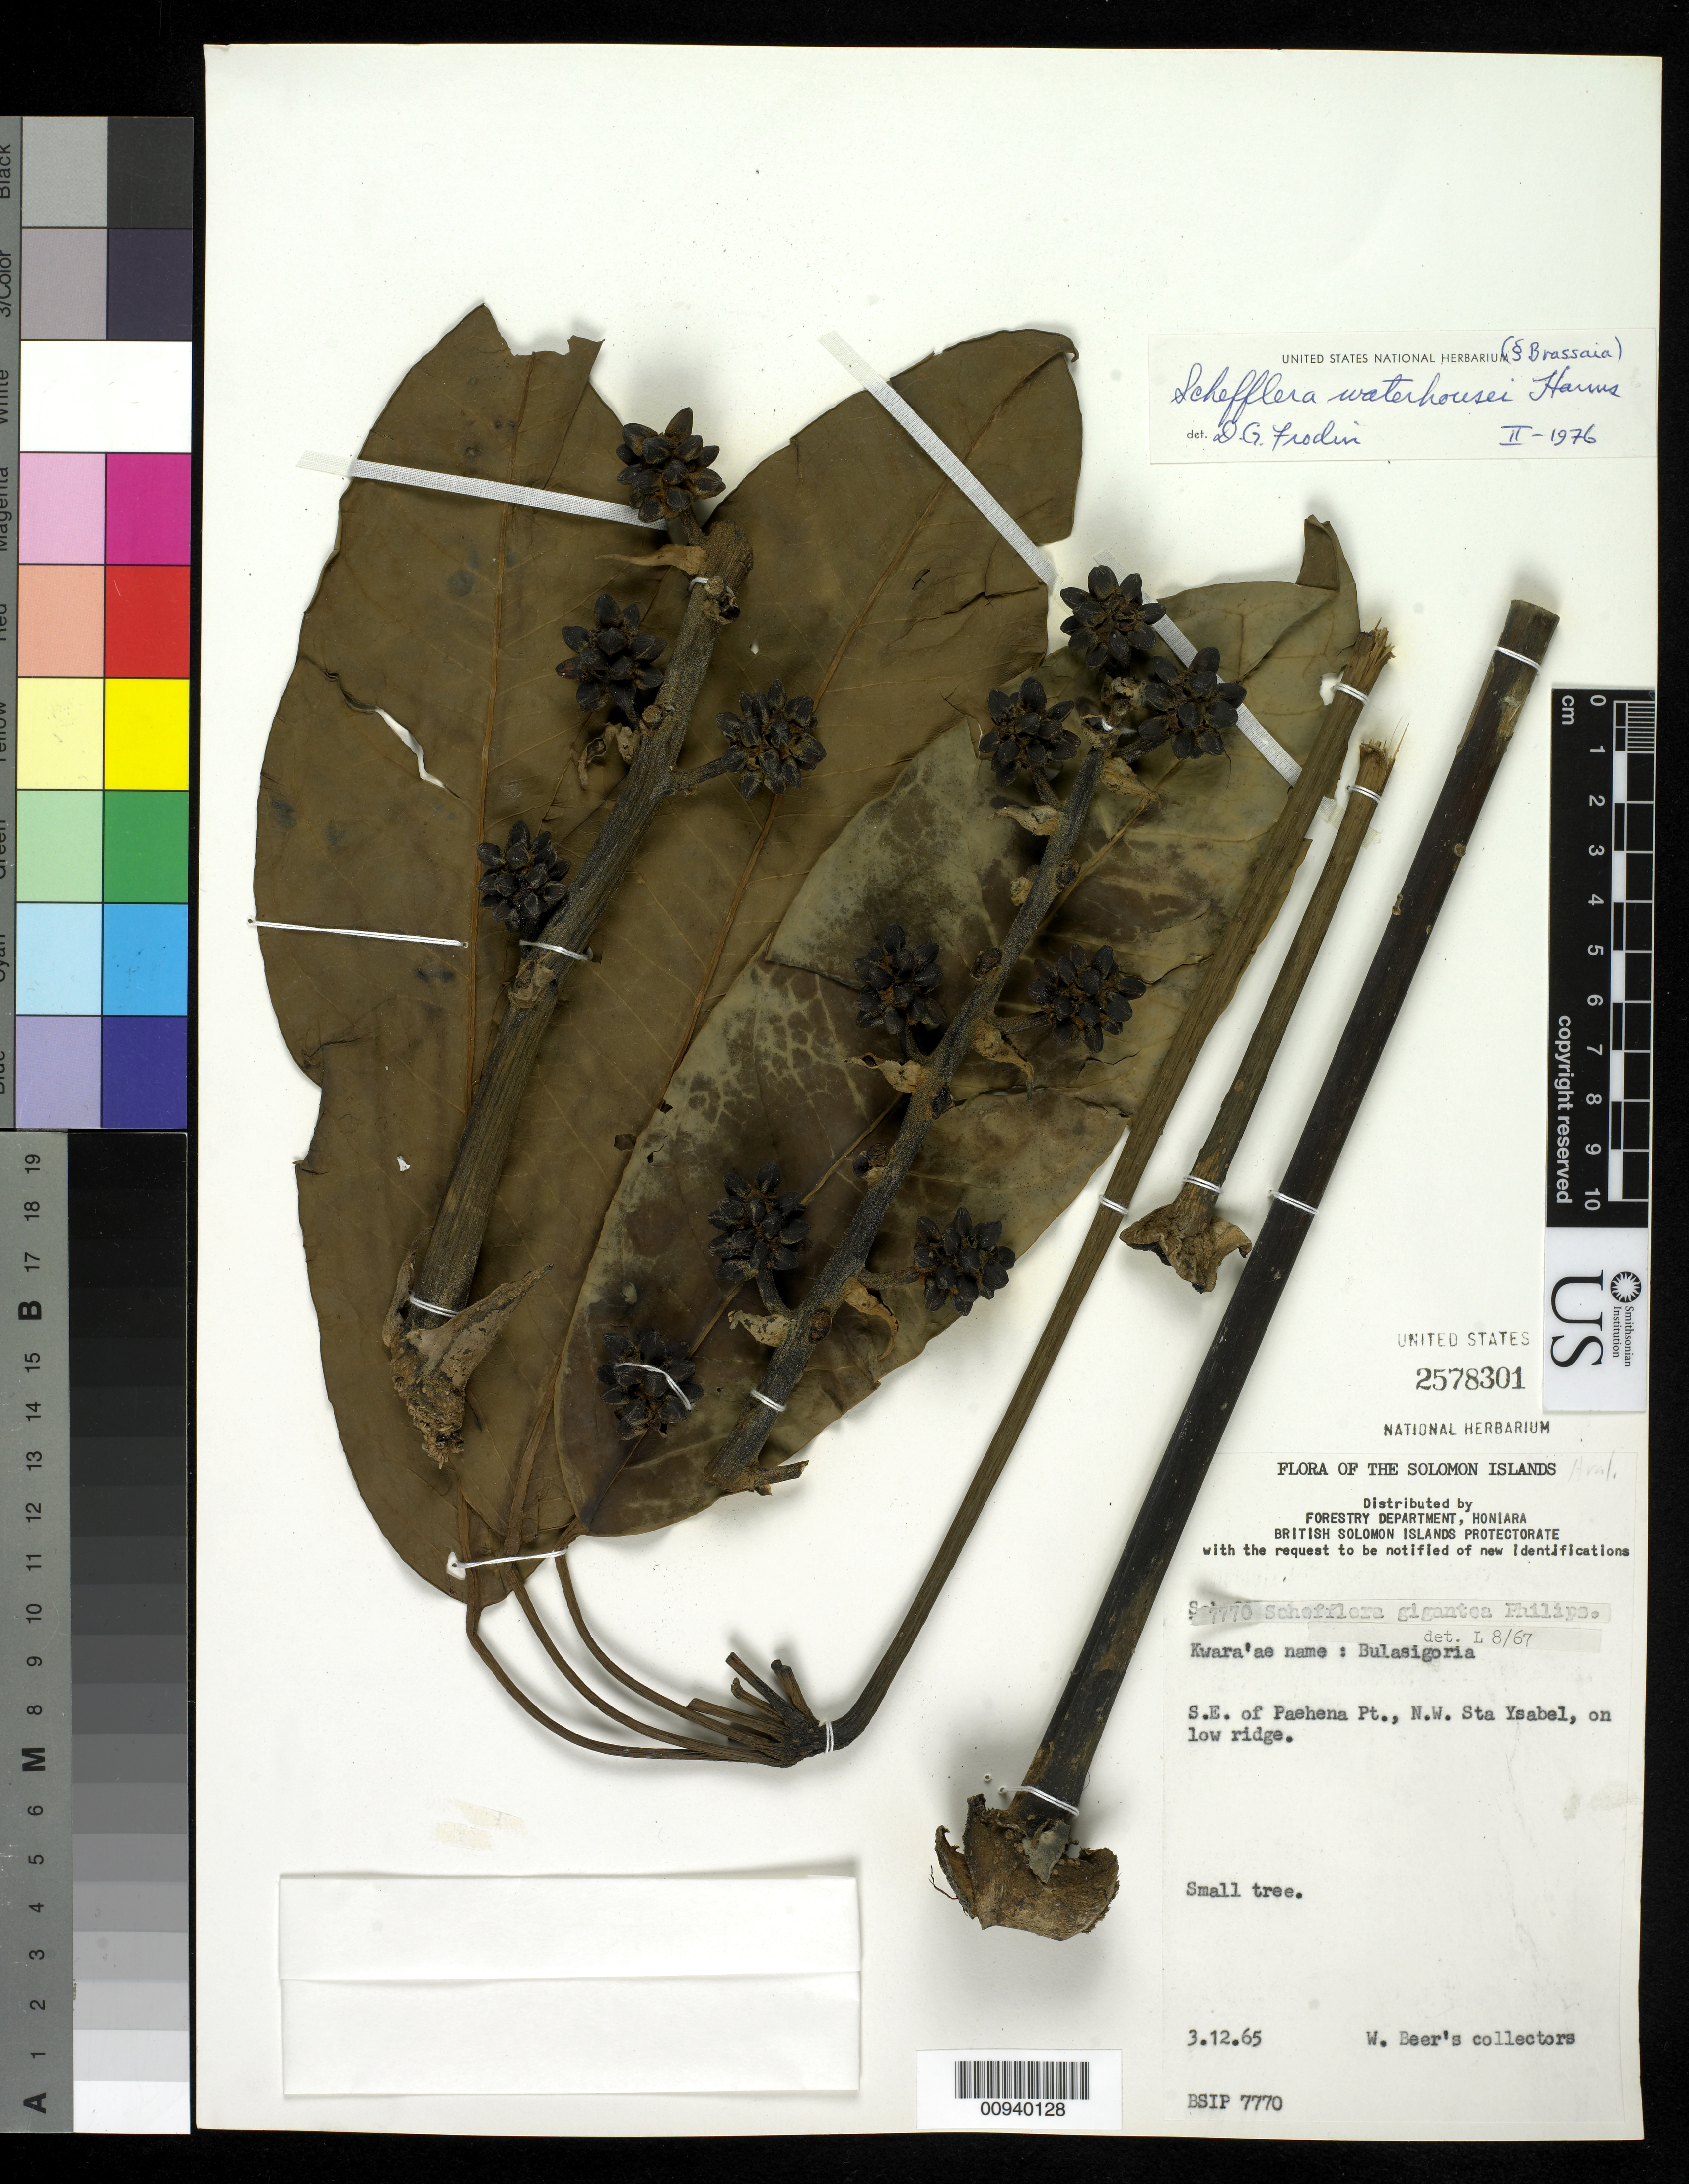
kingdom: Plantae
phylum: Tracheophyta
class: Magnoliopsida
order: Apiales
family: Araliaceae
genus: Heptapleurum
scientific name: Heptapleurum waterhousei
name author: (Harms) G. M. Plunkett & Lowry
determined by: Wagner, W. L., (BOT), Smithsonian Institution - National Museum of Natural History (UNITED STATES)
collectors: W. Beer's Collectors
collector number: BSIP 7770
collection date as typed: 12 Mar 1965 or 03 Dec 1965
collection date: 1965-03-12 or 1965-12-03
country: Solomon Islands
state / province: Isabel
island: Santa Isabel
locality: SE of Paehena Pt., NW Sta Ysabel, on low ridge.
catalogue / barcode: US 2578301